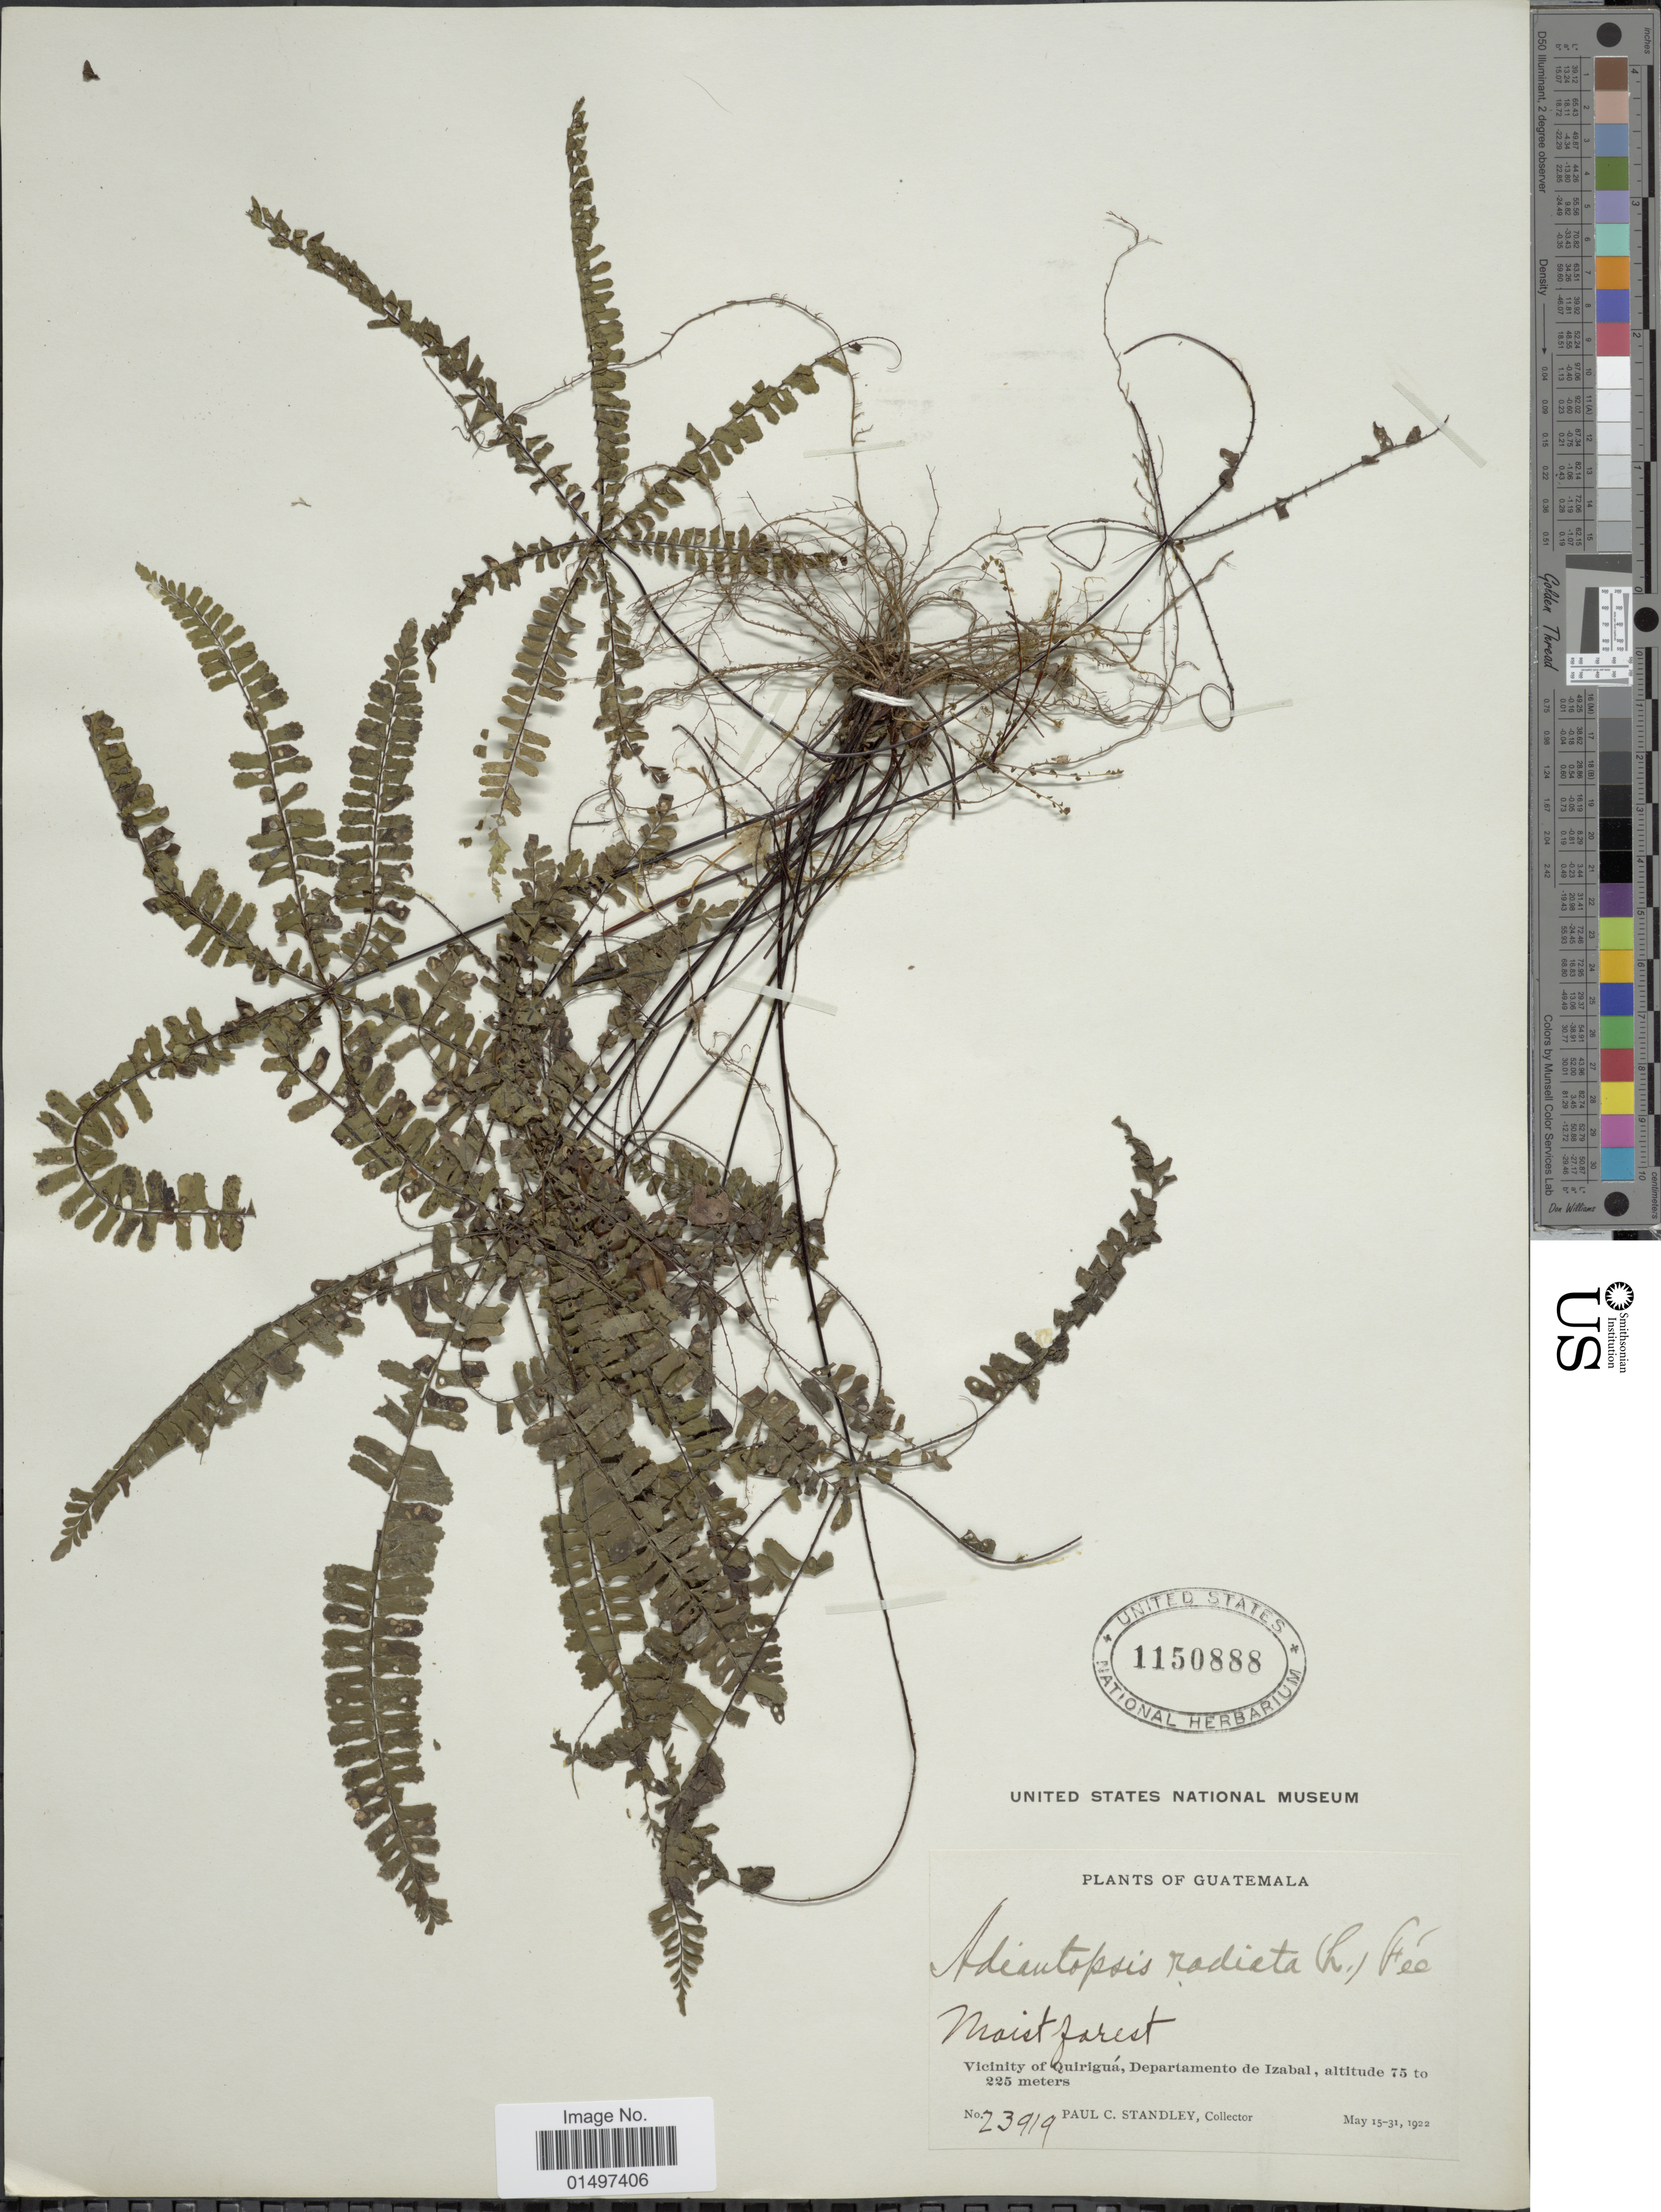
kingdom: Plantae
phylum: Tracheophyta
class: Polypodiopsida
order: Polypodiales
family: Pteridaceae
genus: Adiantopsis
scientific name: Adiantopsis radiata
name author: (L.) Fée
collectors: P. C. Standley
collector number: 23919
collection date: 1922-05-15/1922-05-31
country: Guatemala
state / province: Izabal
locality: Vicinity of Quirigua, Departamento de Izabal.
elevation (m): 75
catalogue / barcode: US 1150888